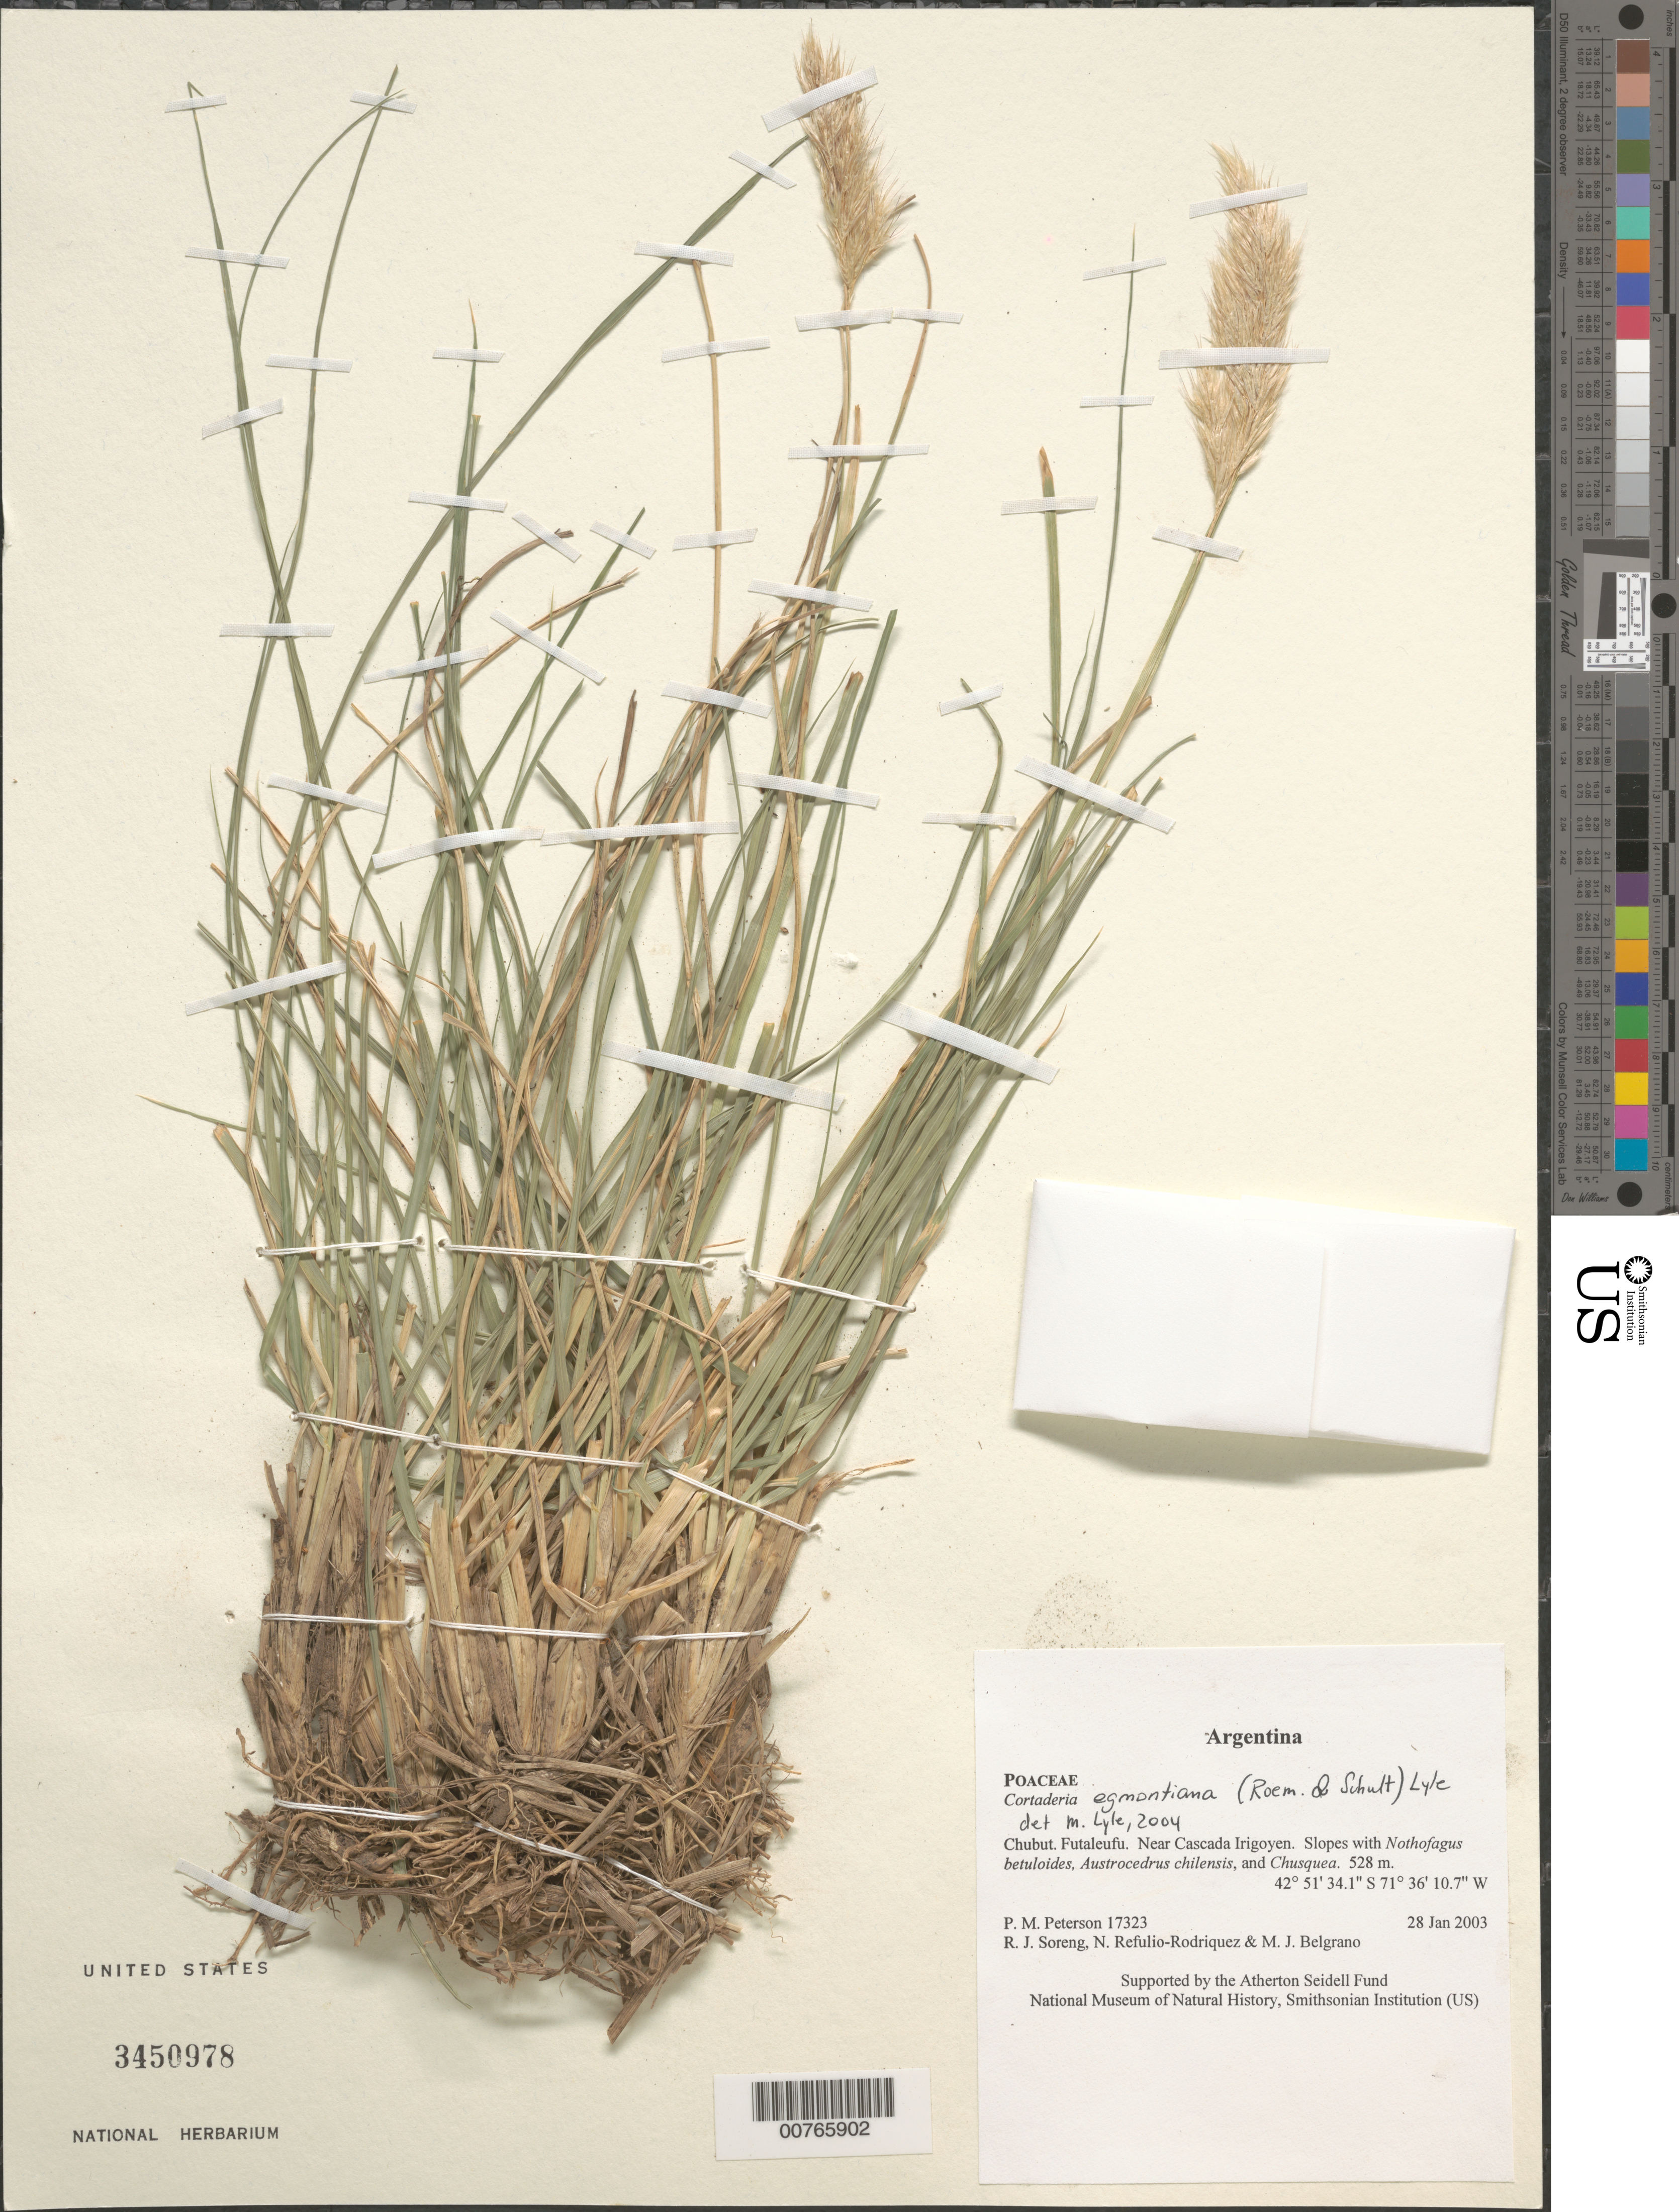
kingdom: Plantae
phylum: Tracheophyta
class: Liliopsida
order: Poales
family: Poaceae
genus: Cortaderia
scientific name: Cortaderia egmontiana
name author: (Roem. & Schult.) Lyle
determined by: Lyle, M.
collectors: P. M. Peterson, R. J. Soreng, N. Refulio-Rodríguez & M. Belgrano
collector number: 17323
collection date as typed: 28 Jan 2003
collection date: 2003-01-28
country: Argentina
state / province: Chubut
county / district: Futaleufu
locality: Near Cascada Irigoyen. Slopes with Nothofagus betuloides, Austrocedrus chilensis, and Chusquea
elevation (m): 528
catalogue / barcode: US 3450978